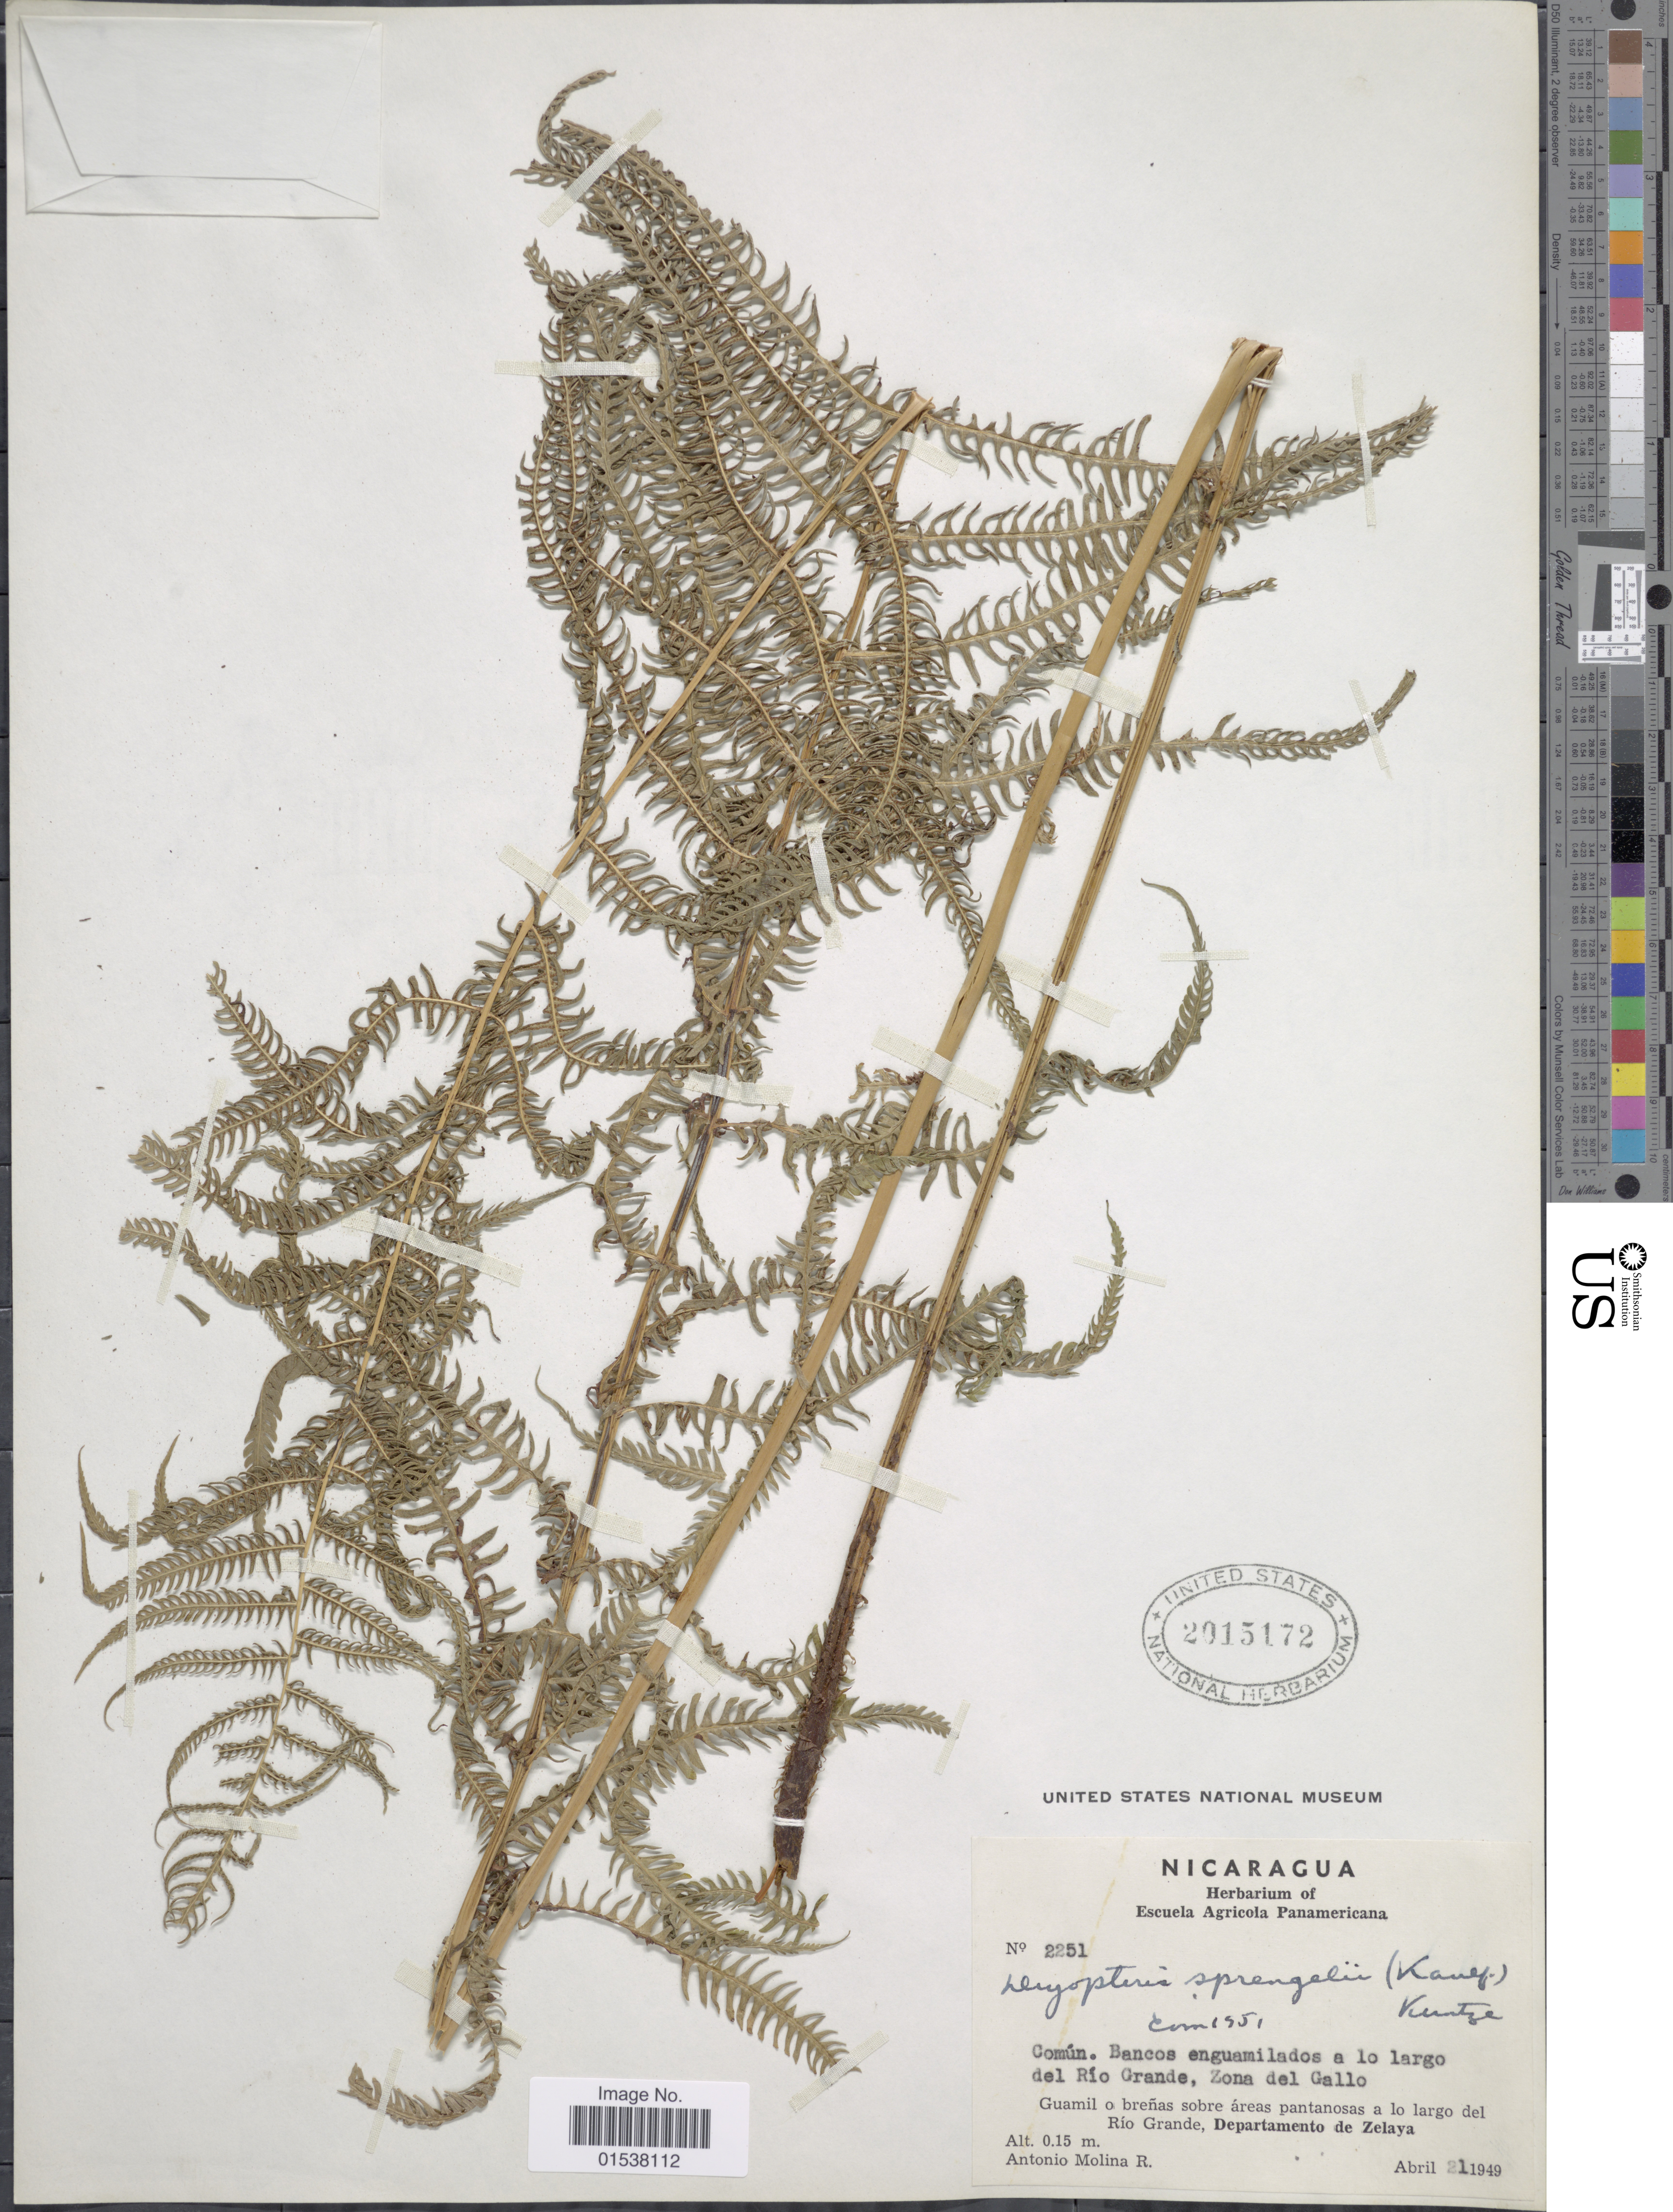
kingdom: Plantae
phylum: Tracheophyta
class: Polypodiopsida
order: Polypodiales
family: Thelypteridaceae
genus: Amauropelta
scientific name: Amauropelta balbisii (Spreng.) comb. nov., ined. 2015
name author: (Spreng.)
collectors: A. Molina R.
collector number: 2251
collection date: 1949-04-21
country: Nicaragua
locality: Bancos enguamilados a lo largo del rio Grande, Zona del Gallo, Guamil o brenas sobre areas pantanosas a lo largo del Rio Grande, Departamento de Zalaya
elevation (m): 15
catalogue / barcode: US 2015172